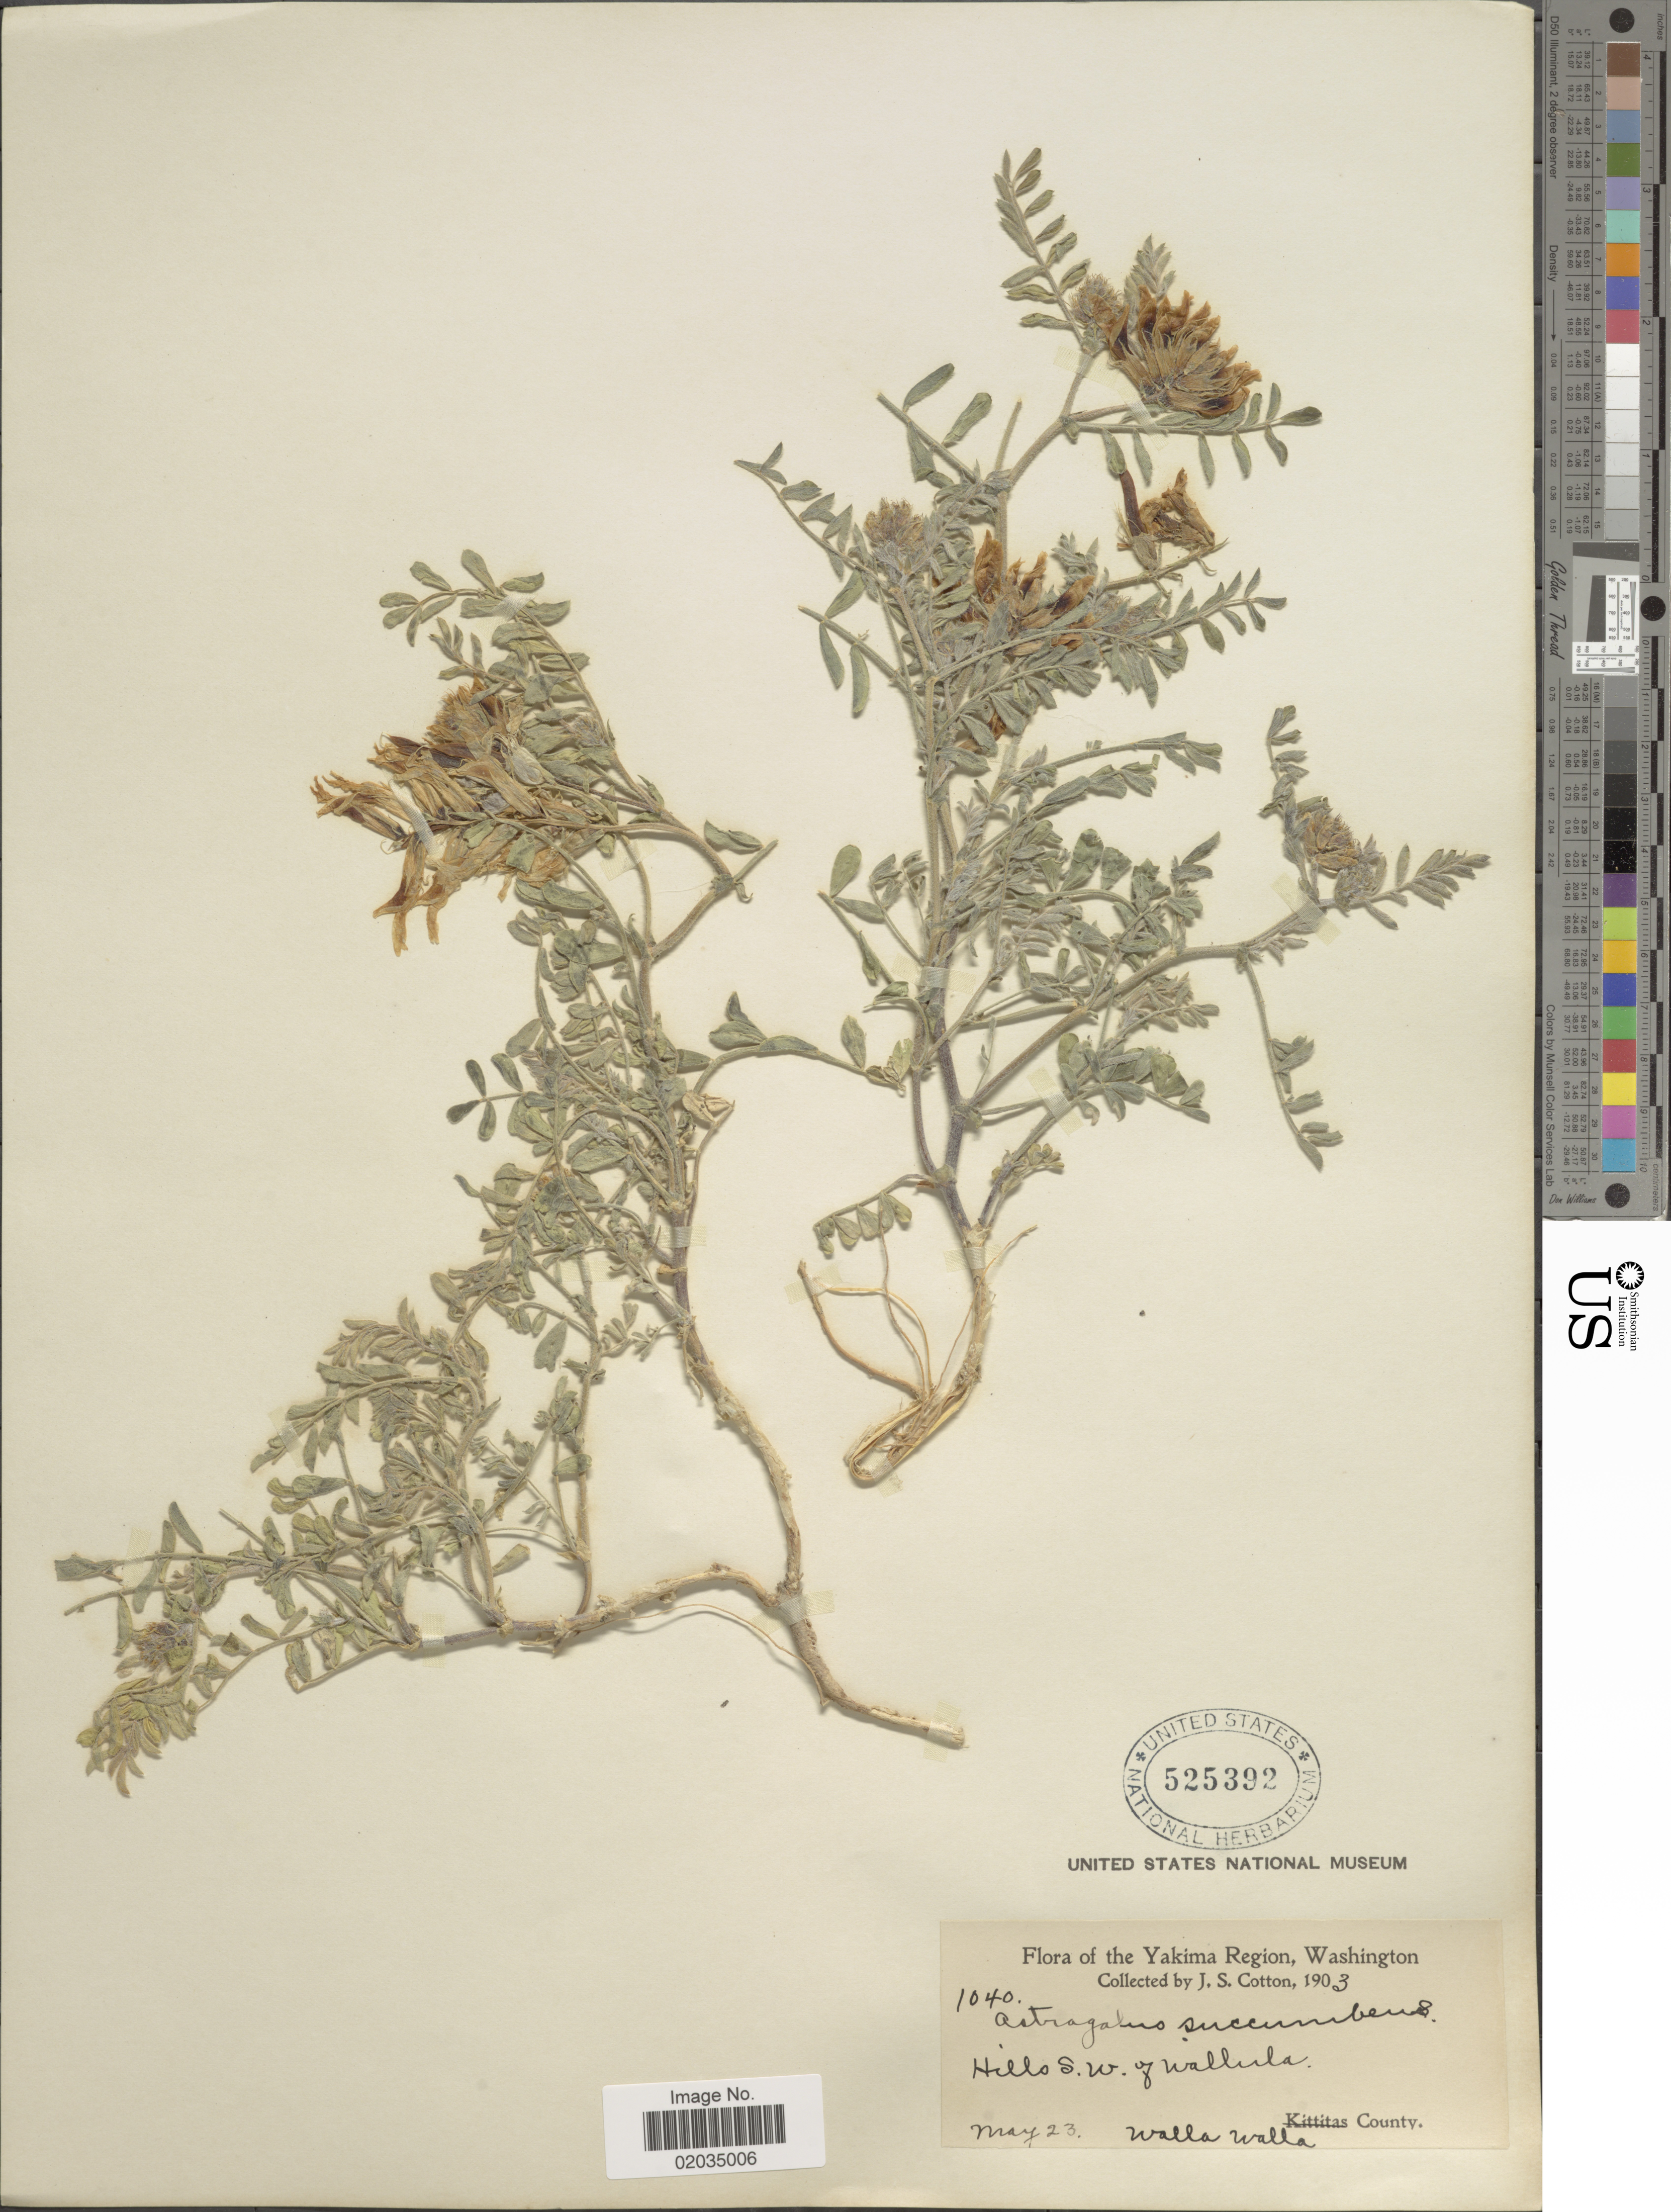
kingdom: Plantae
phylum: Tracheophyta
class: Magnoliopsida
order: Fabales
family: Fabaceae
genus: Astragalus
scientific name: Astragalus succumbens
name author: Hook.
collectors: J. S. Cotton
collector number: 1040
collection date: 1903-05-23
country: United States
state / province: Washington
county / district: Walla Walla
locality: Yakima Region, Hills S.W. of Wallula, Walla Walla County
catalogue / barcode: US 525392